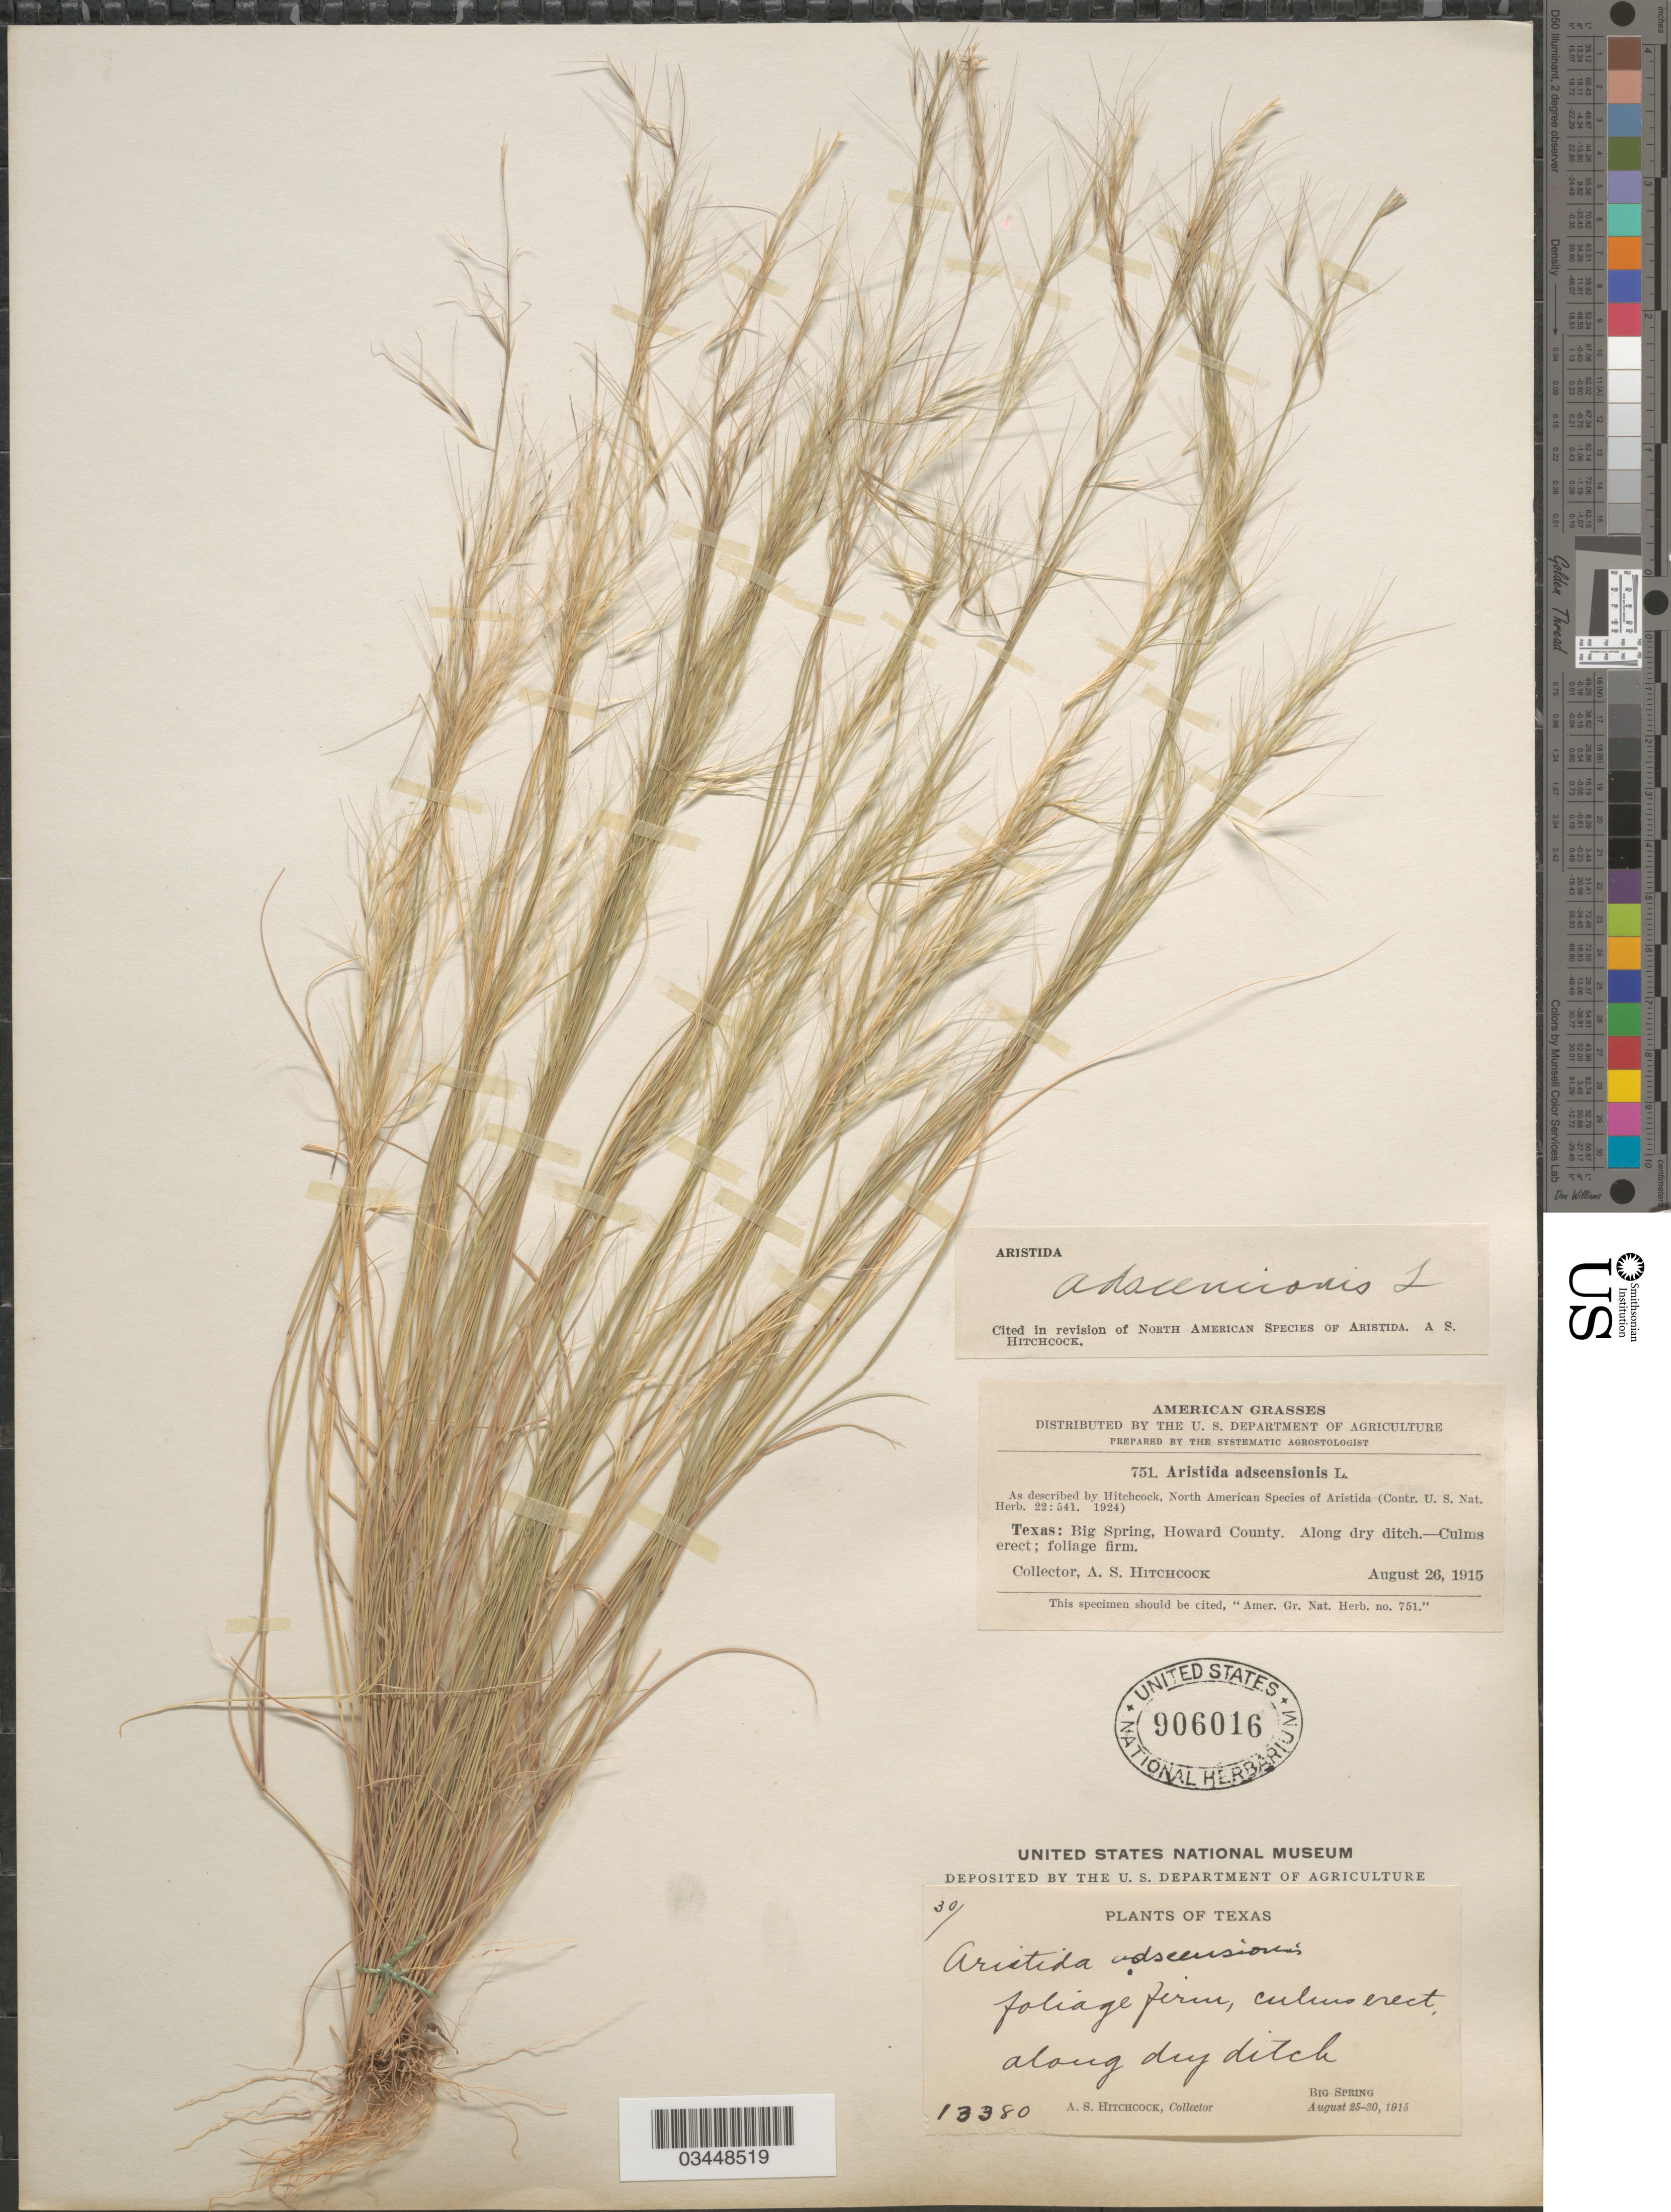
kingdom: Plantae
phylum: Tracheophyta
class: Liliopsida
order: Poales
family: Poaceae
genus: Aristida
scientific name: Aristida adscensionis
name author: L.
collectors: A. S. Hitchcock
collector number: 13380/751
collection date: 1915-08-26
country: United States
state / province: Texas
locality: Big Spring, Howard County.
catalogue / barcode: US 906016